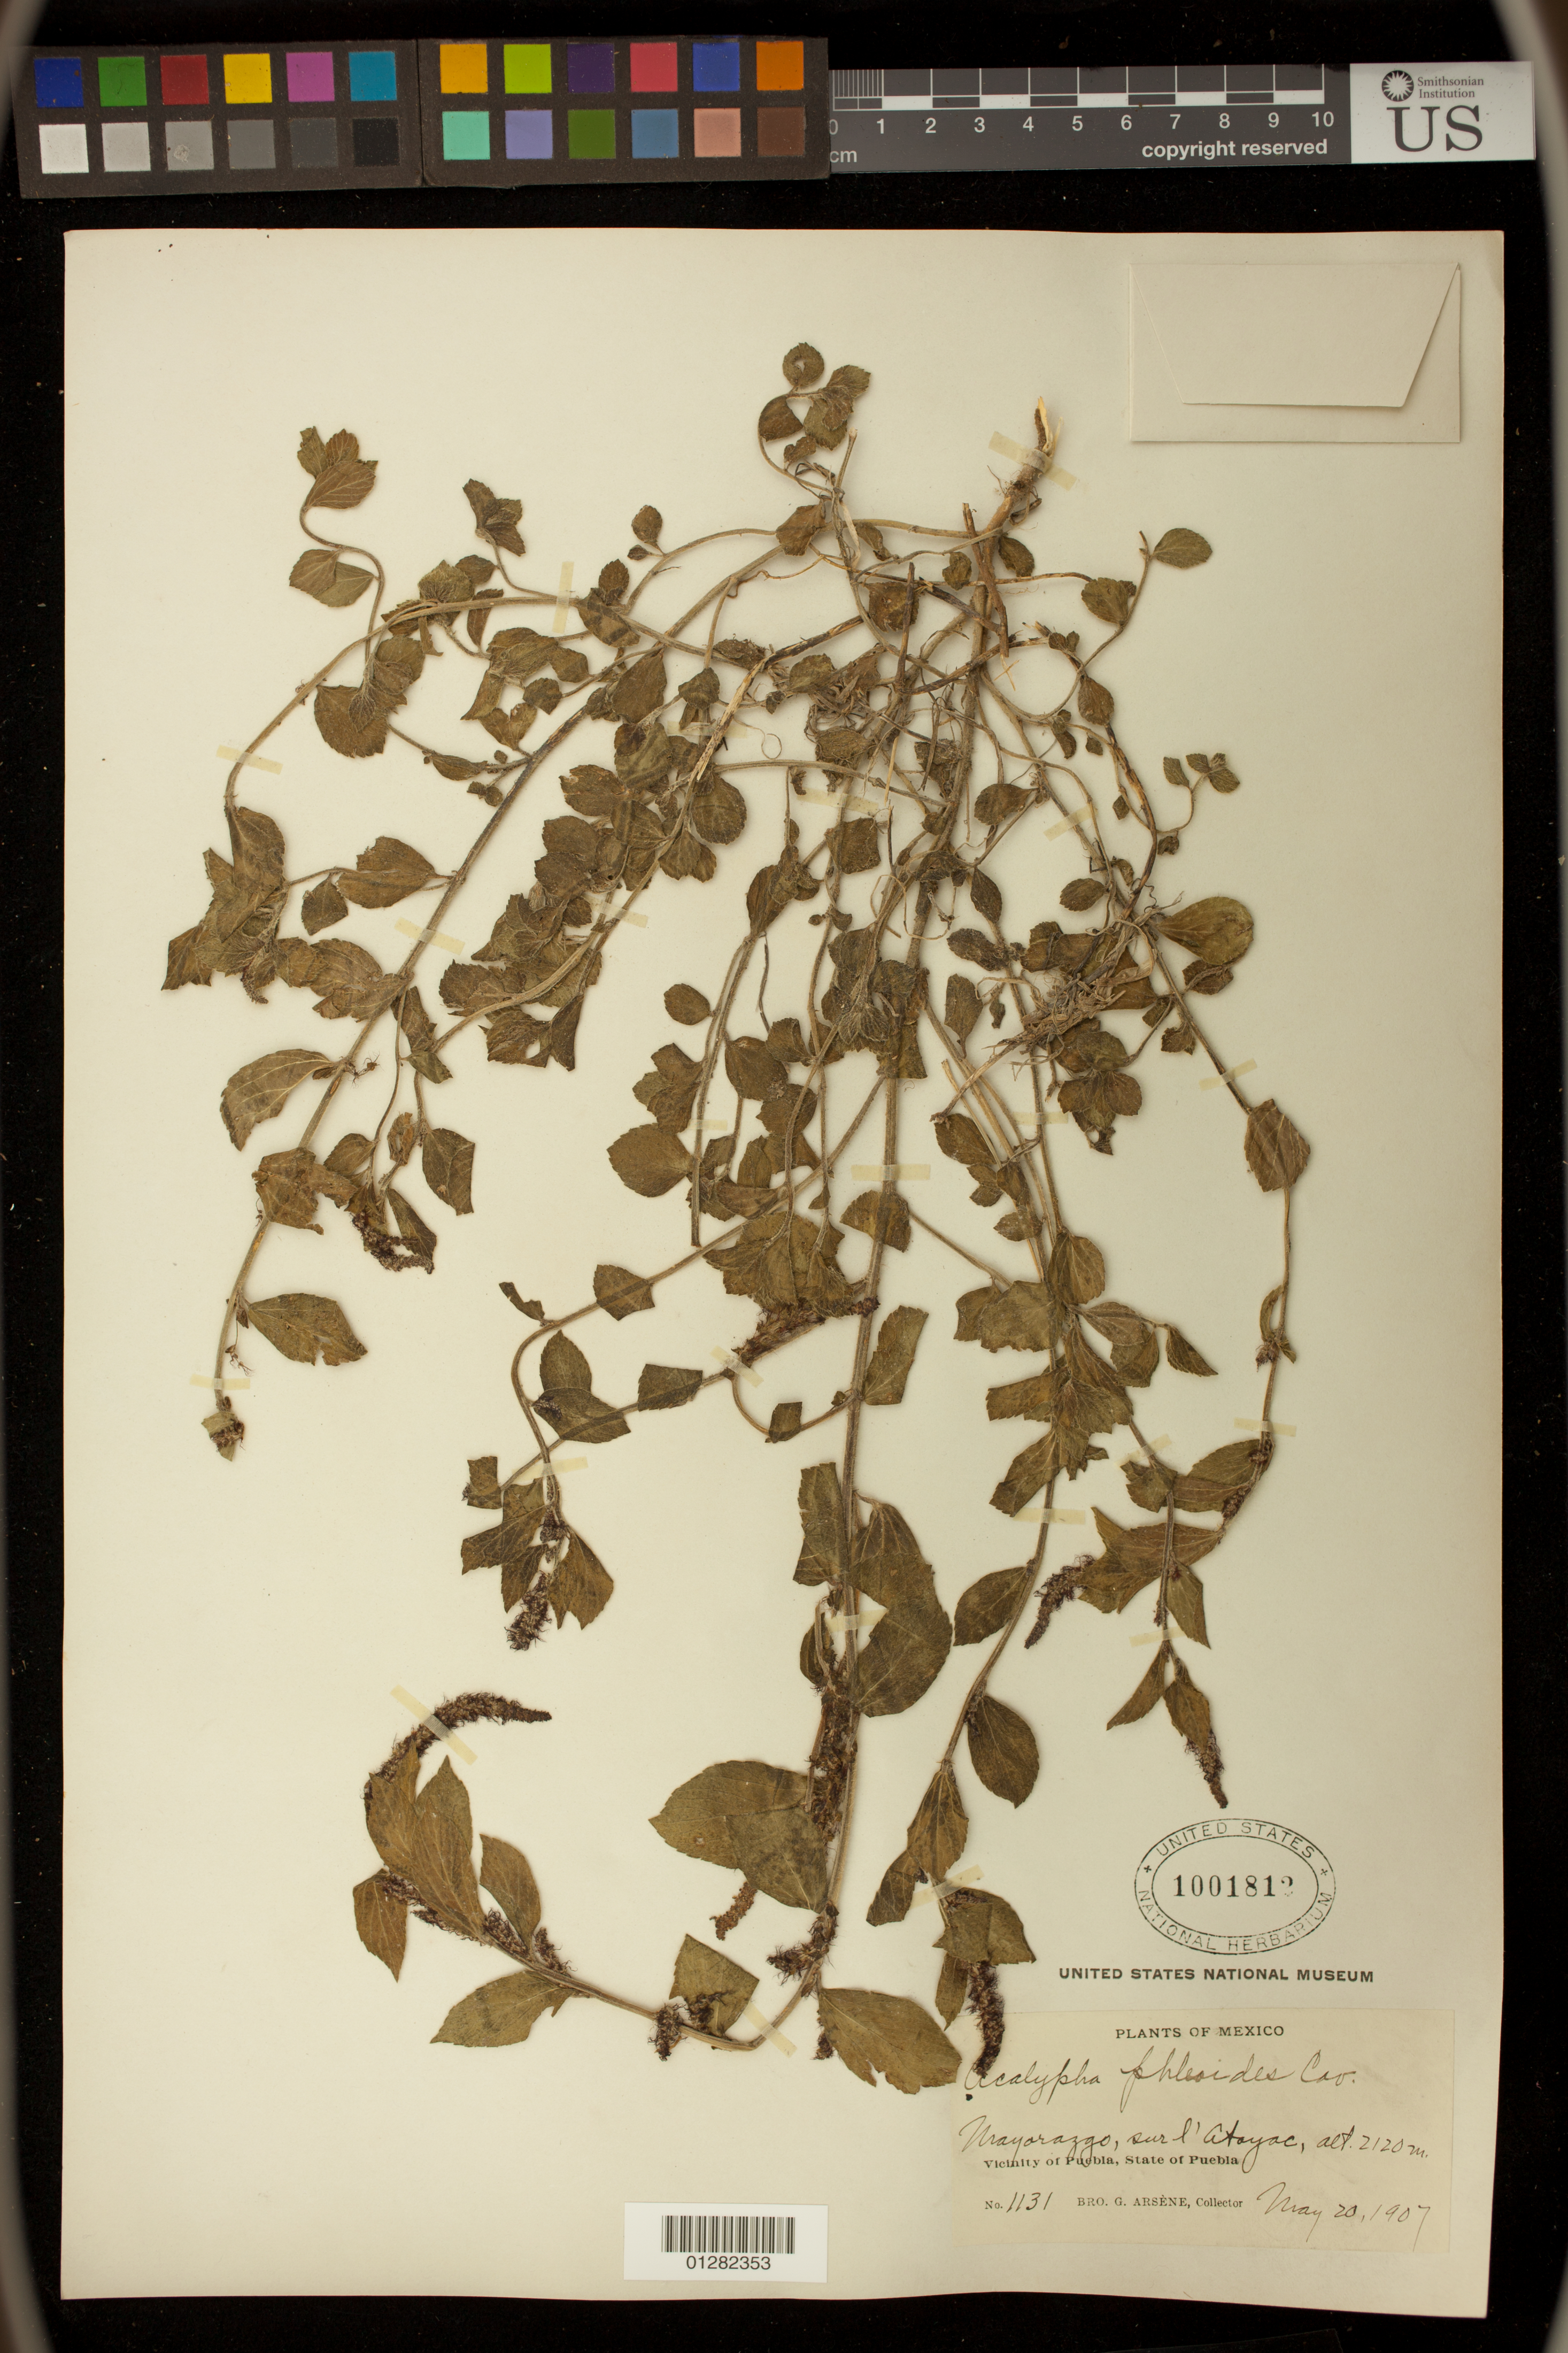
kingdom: Plantae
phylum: Tracheophyta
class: Magnoliopsida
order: Malpighiales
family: Euphorbiaceae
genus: Acalypha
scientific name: Acalypha phleoides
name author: Cav.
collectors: A. M. Carter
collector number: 1131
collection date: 1907-05-20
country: Mexico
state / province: Puebla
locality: Vicinity of Puebla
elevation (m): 2120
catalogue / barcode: US 1001812